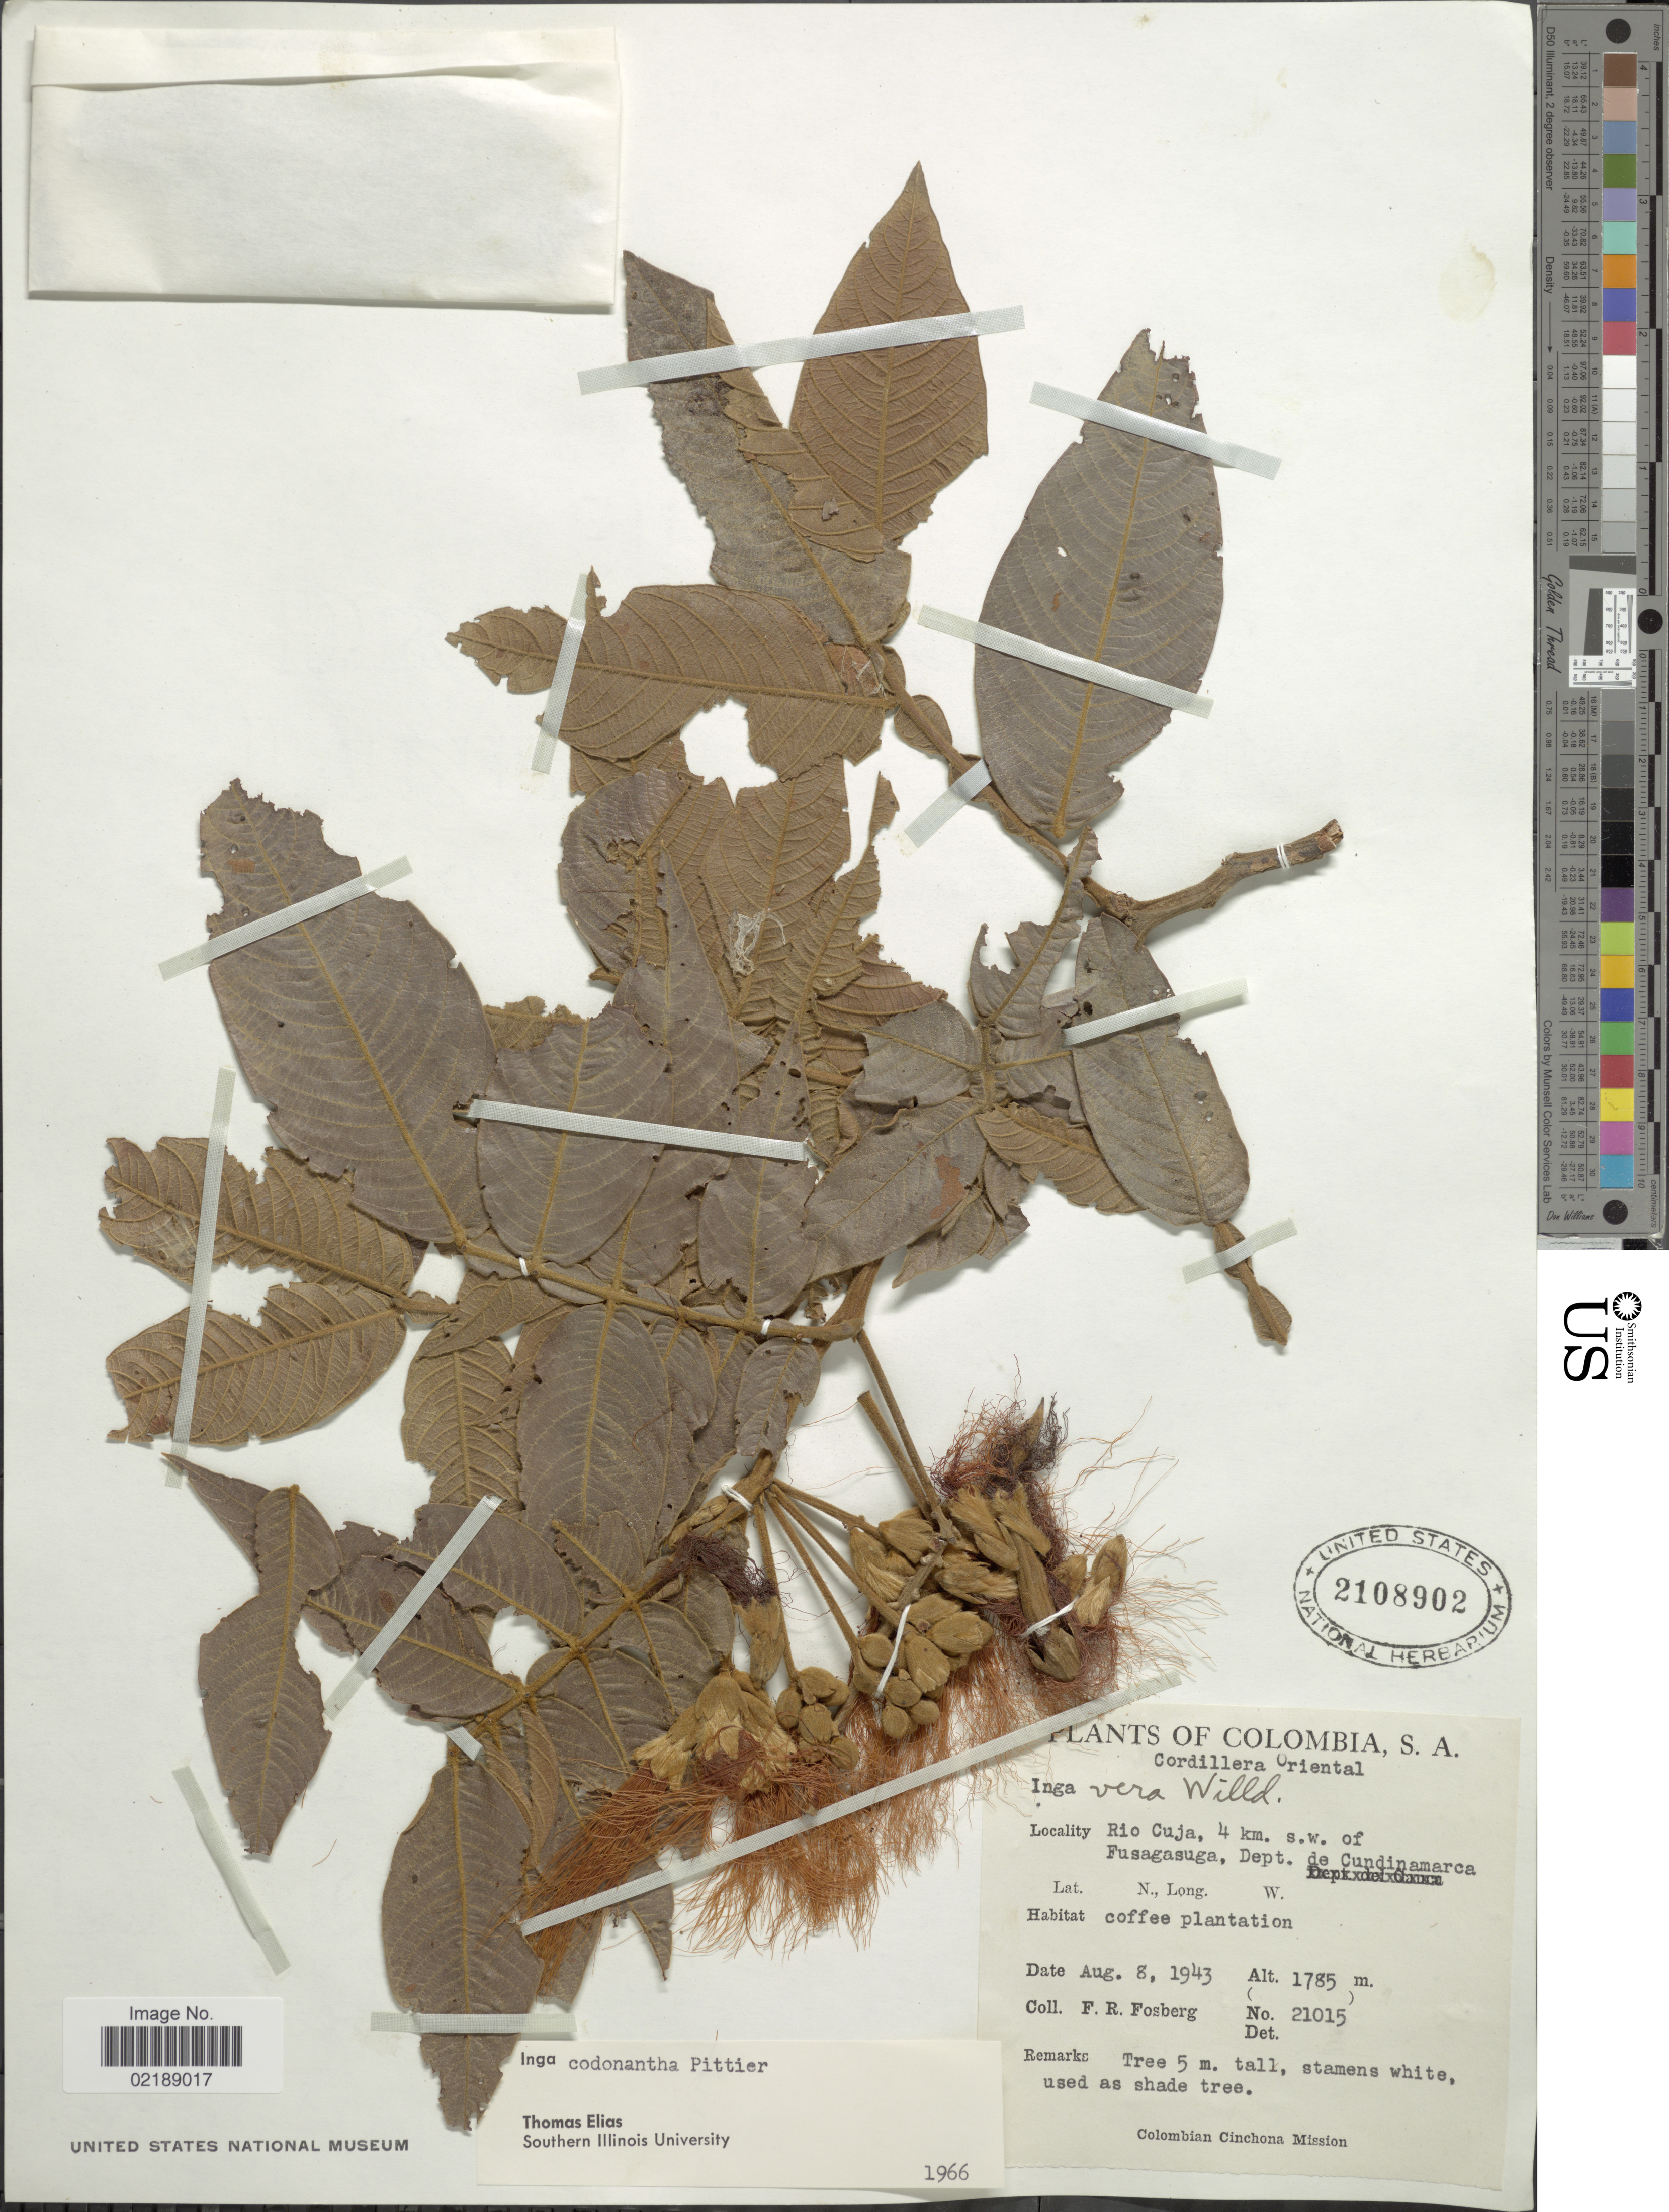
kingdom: Plantae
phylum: Tracheophyta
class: Magnoliopsida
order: Fabales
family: Fabaceae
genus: Inga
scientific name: Inga ornata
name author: Kunth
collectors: F. R. Fosberg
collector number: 21015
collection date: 1943-08-08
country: Colombia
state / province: Cundinamarca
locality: Cordillera Oriental, Rio Cuja, 4 km s.w. of Fusagasuga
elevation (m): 1785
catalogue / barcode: US 2108902